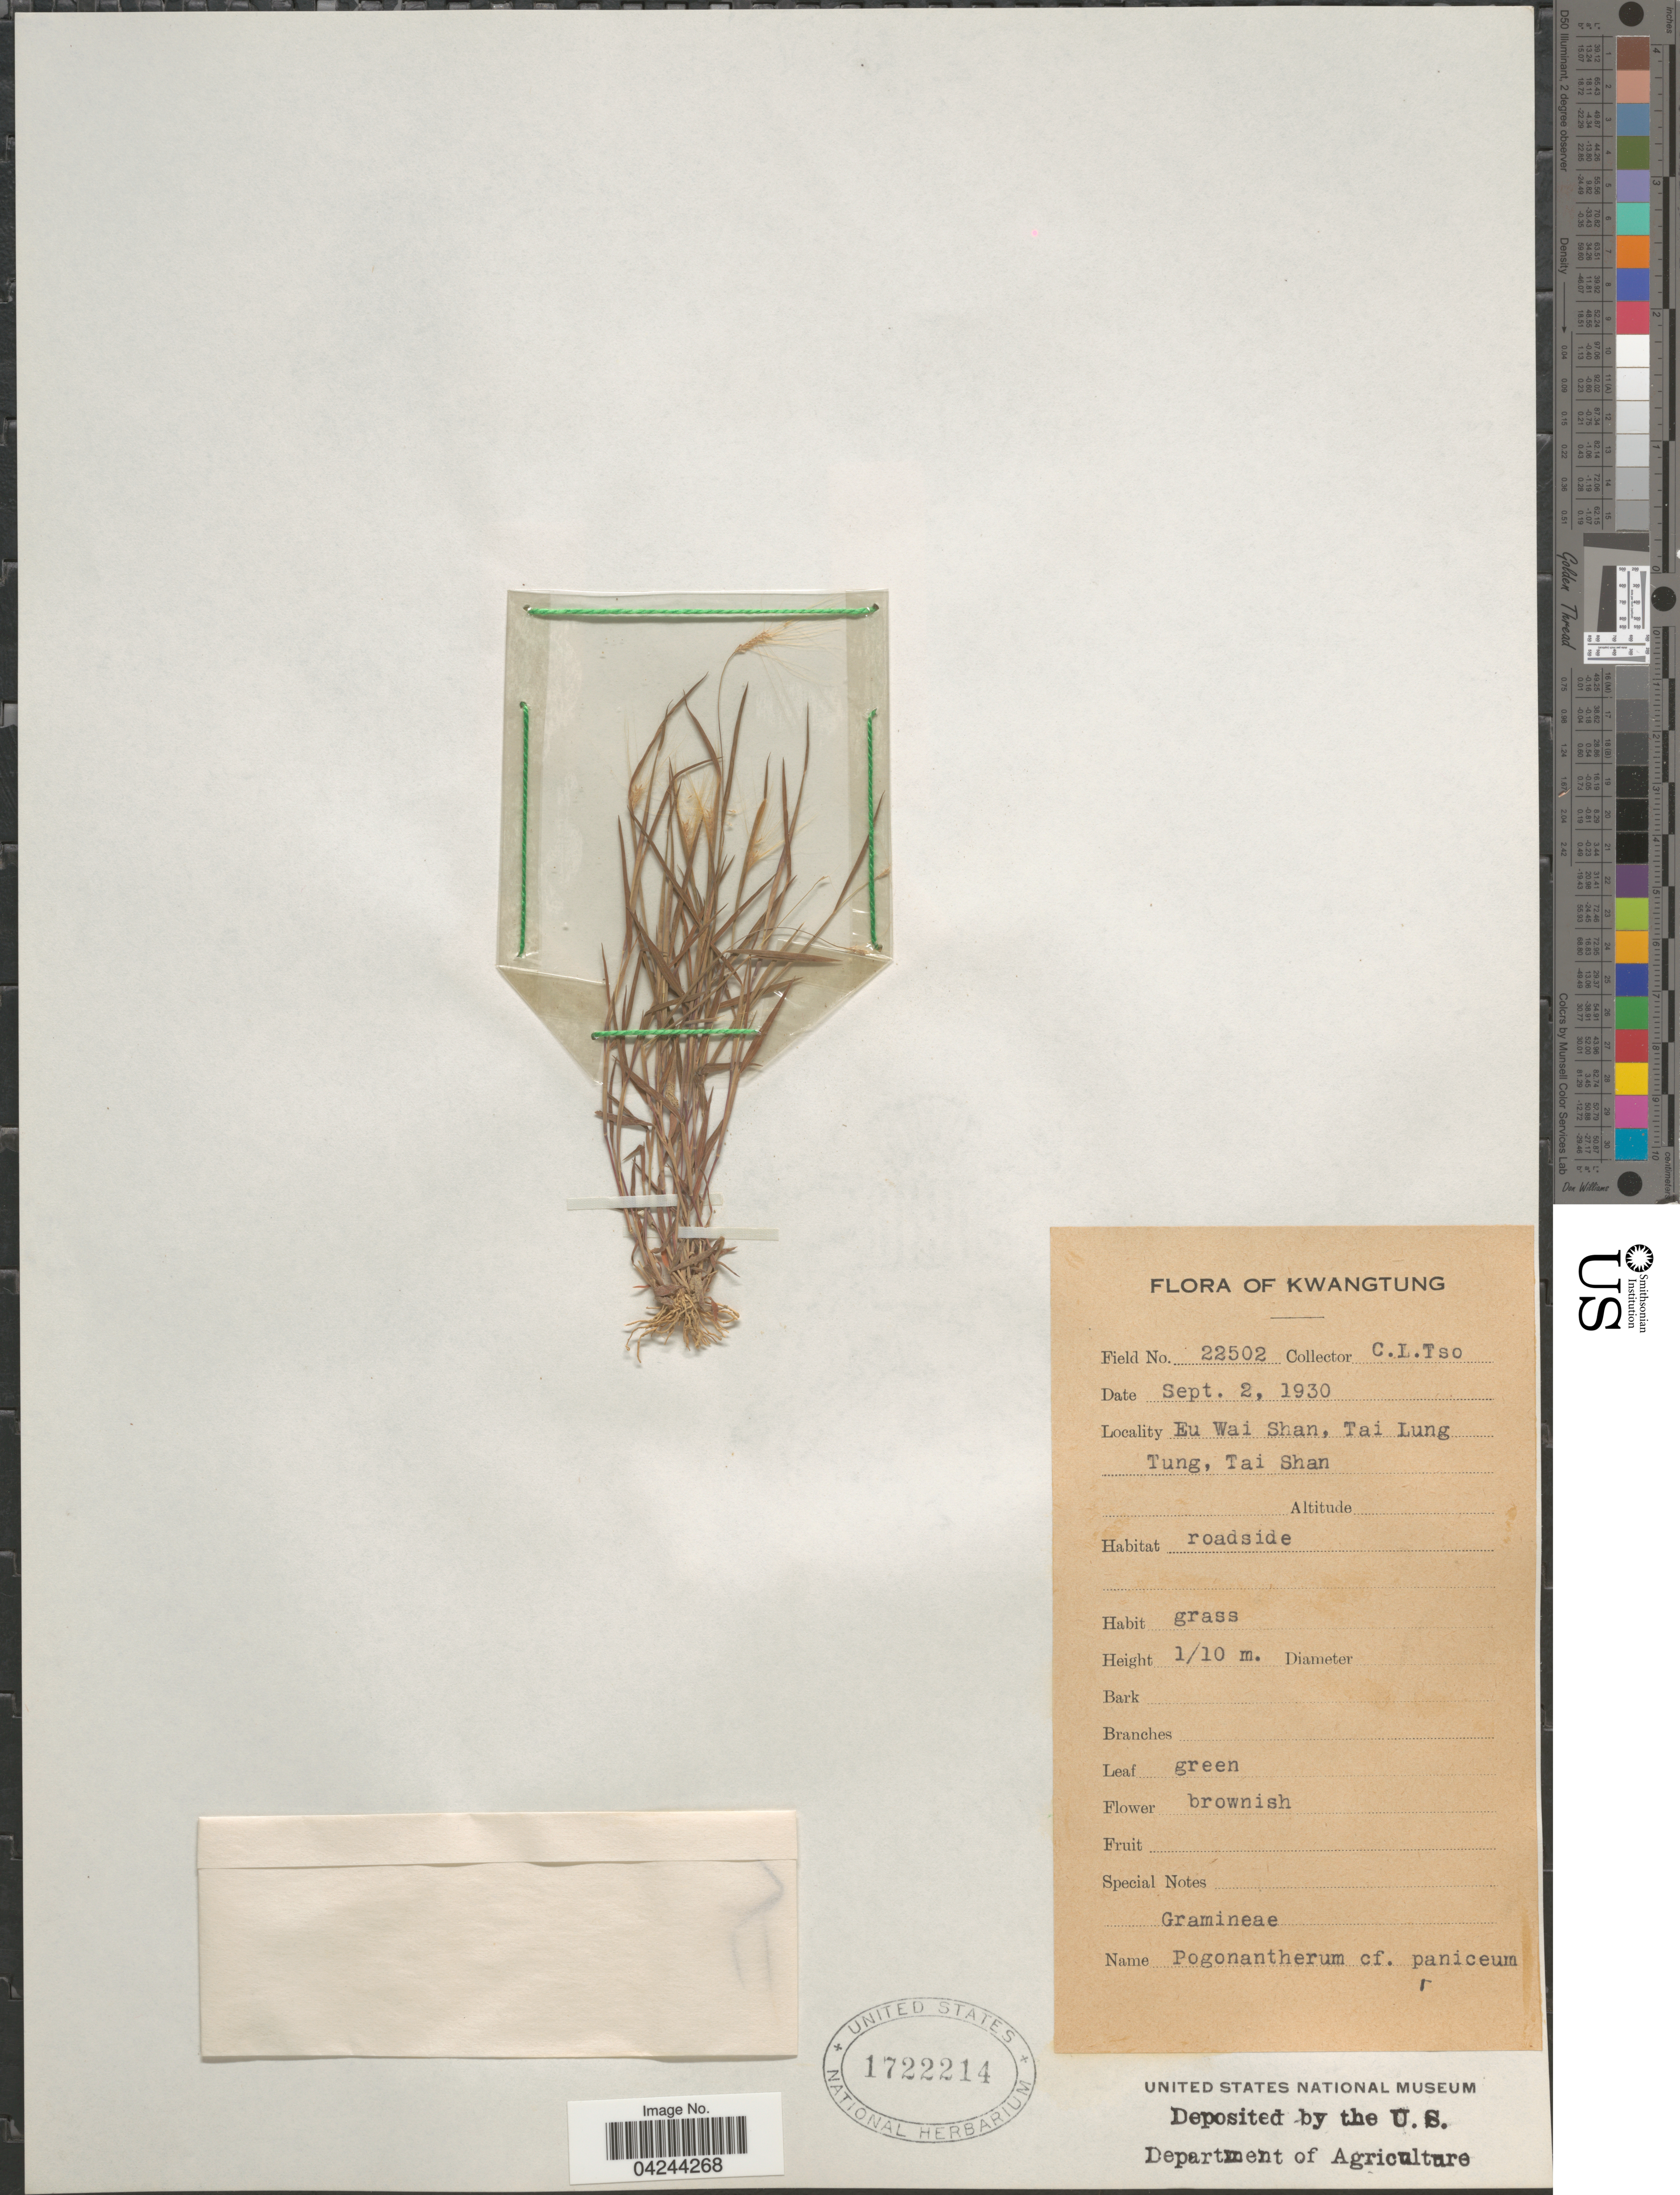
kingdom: Plantae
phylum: Tracheophyta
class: Liliopsida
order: Poales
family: Poaceae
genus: Pogonatherum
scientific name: Pogonatherum crinitum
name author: (Thunb.) Kunth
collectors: C. Tso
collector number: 22502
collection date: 1930-09-02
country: China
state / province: Guangdong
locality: Kwangtung. Eu Wai Shan, Tai Lung Tung, Tai Shan.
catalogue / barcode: US 1722214